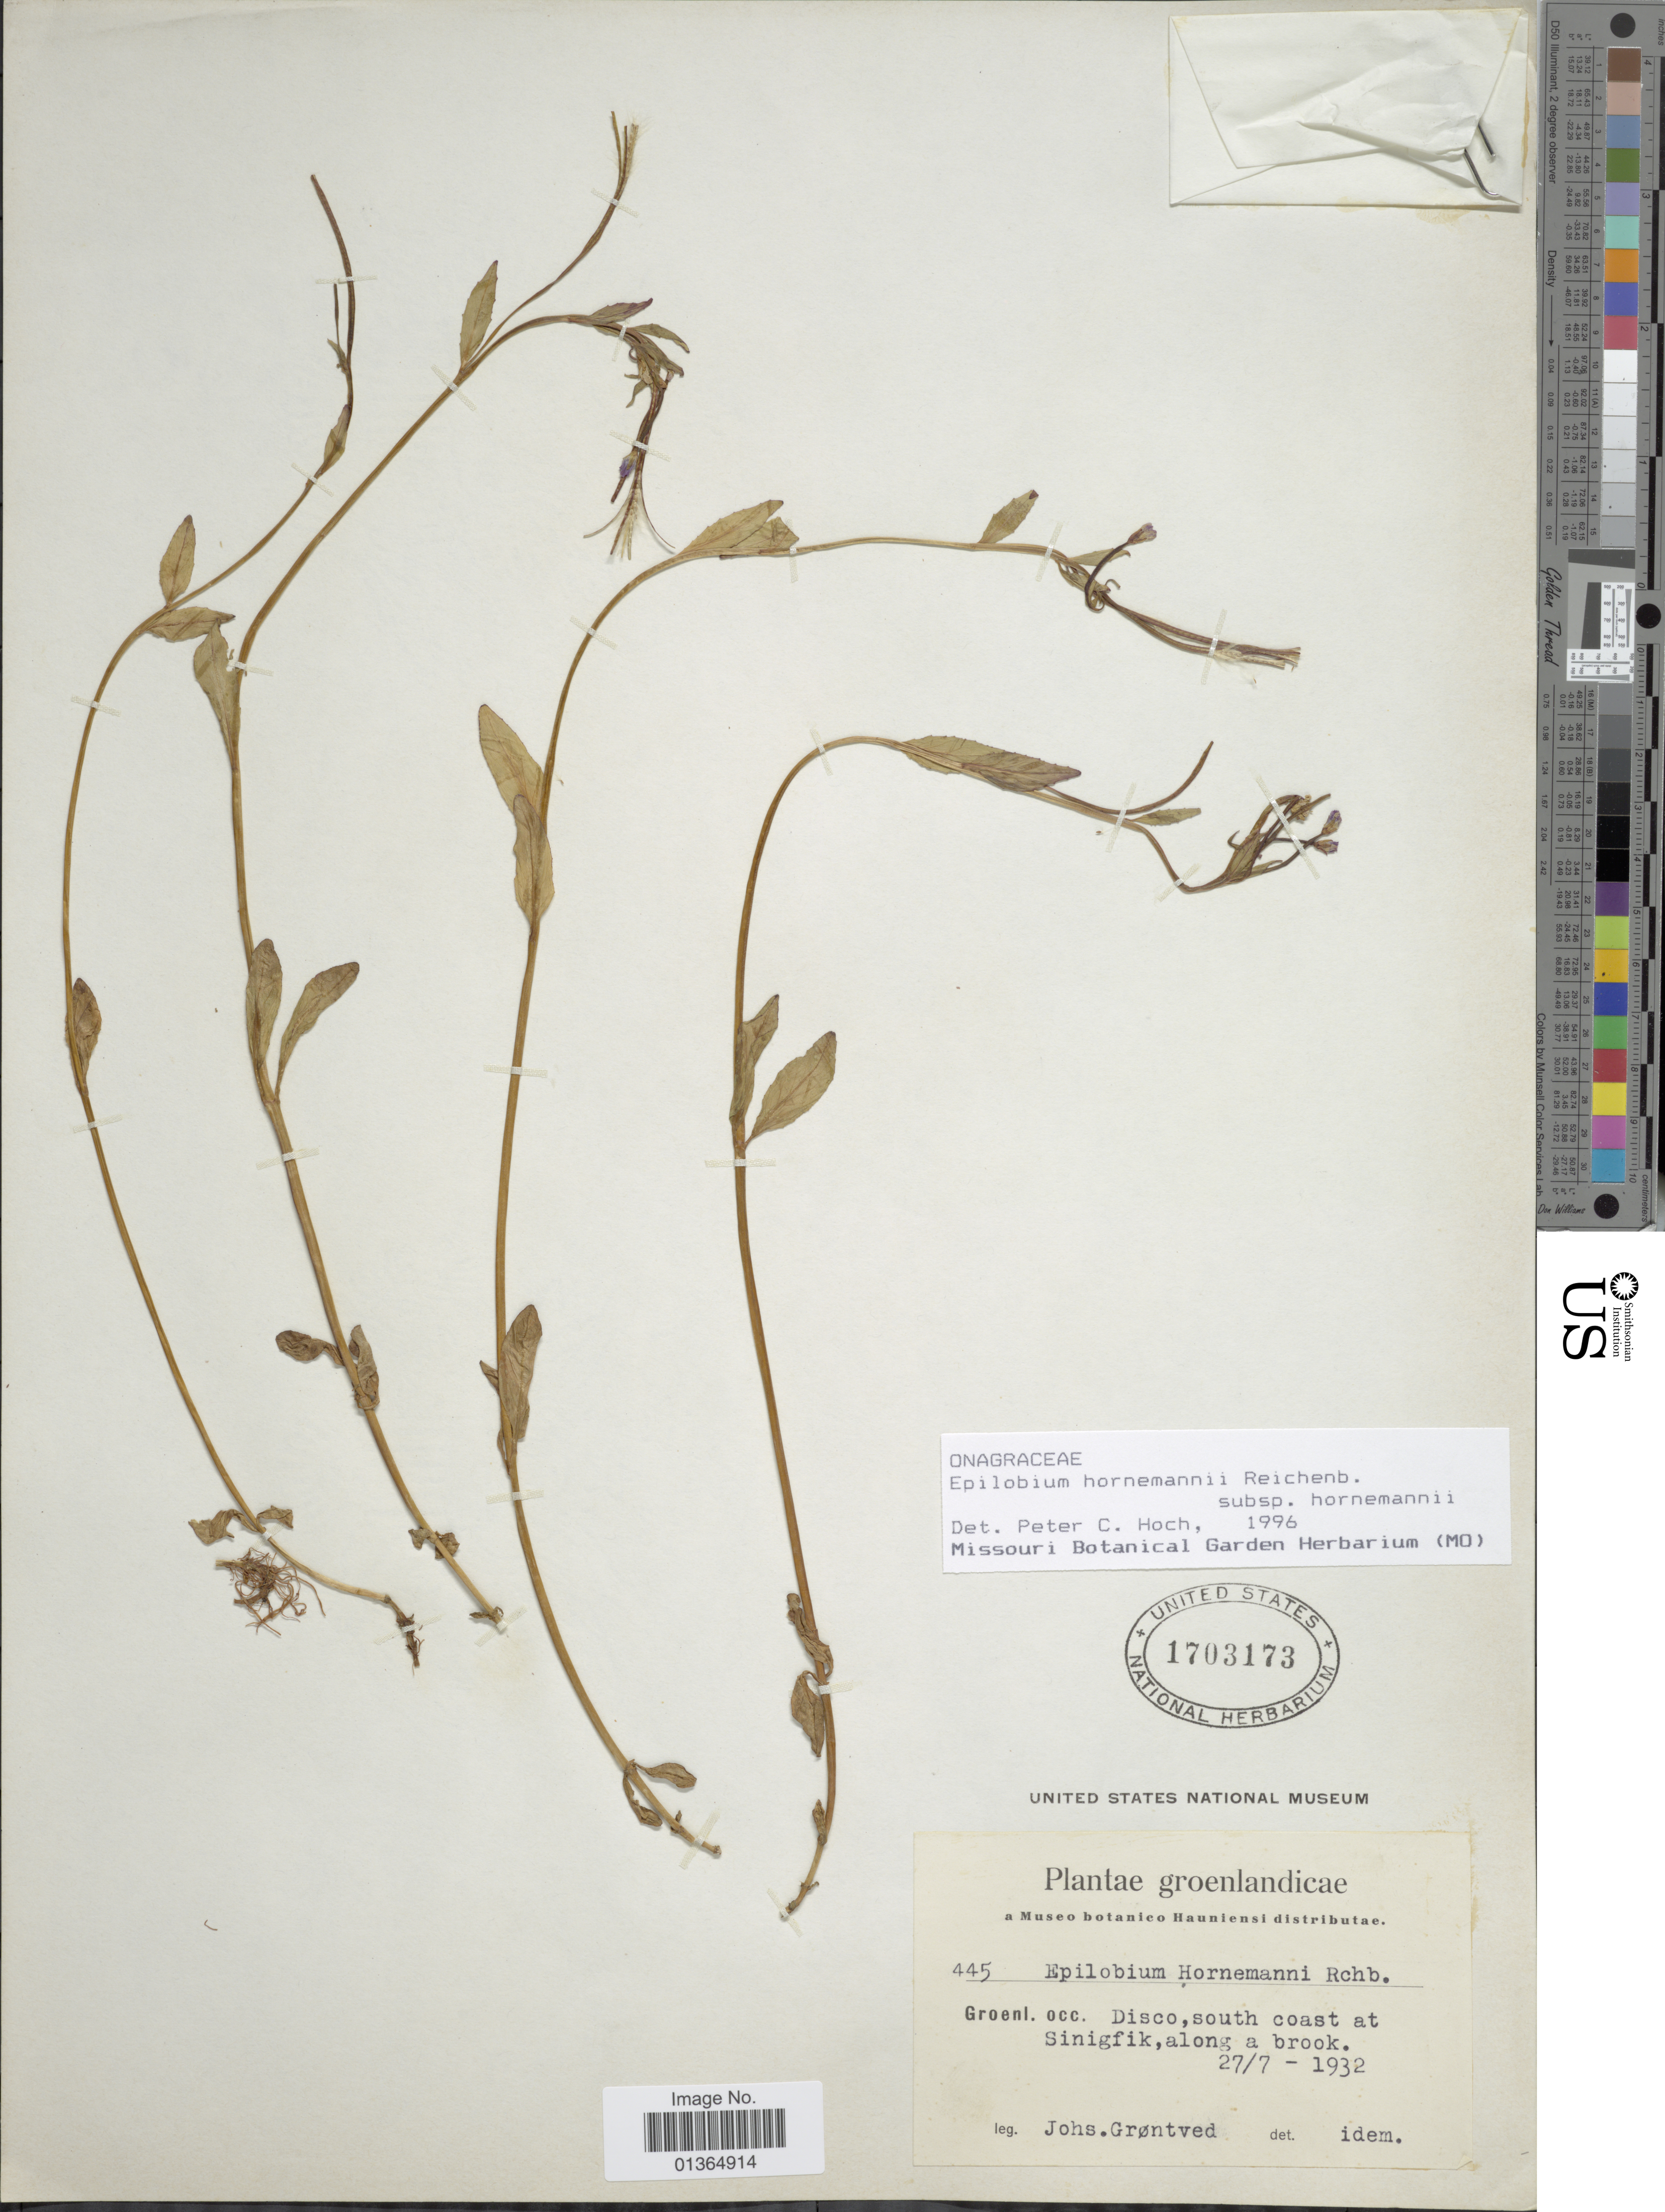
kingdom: Plantae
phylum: Tracheophyta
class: Magnoliopsida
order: Myrtales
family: Onagraceae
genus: Epilobium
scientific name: Epilobium hornemannii subsp. hornemannii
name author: Rchb.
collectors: J. Grøntved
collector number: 445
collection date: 1932-07-27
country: Greenland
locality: Groenl. occ. Disco, south coast at Sinigfik, along a brook.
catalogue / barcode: US 1703173